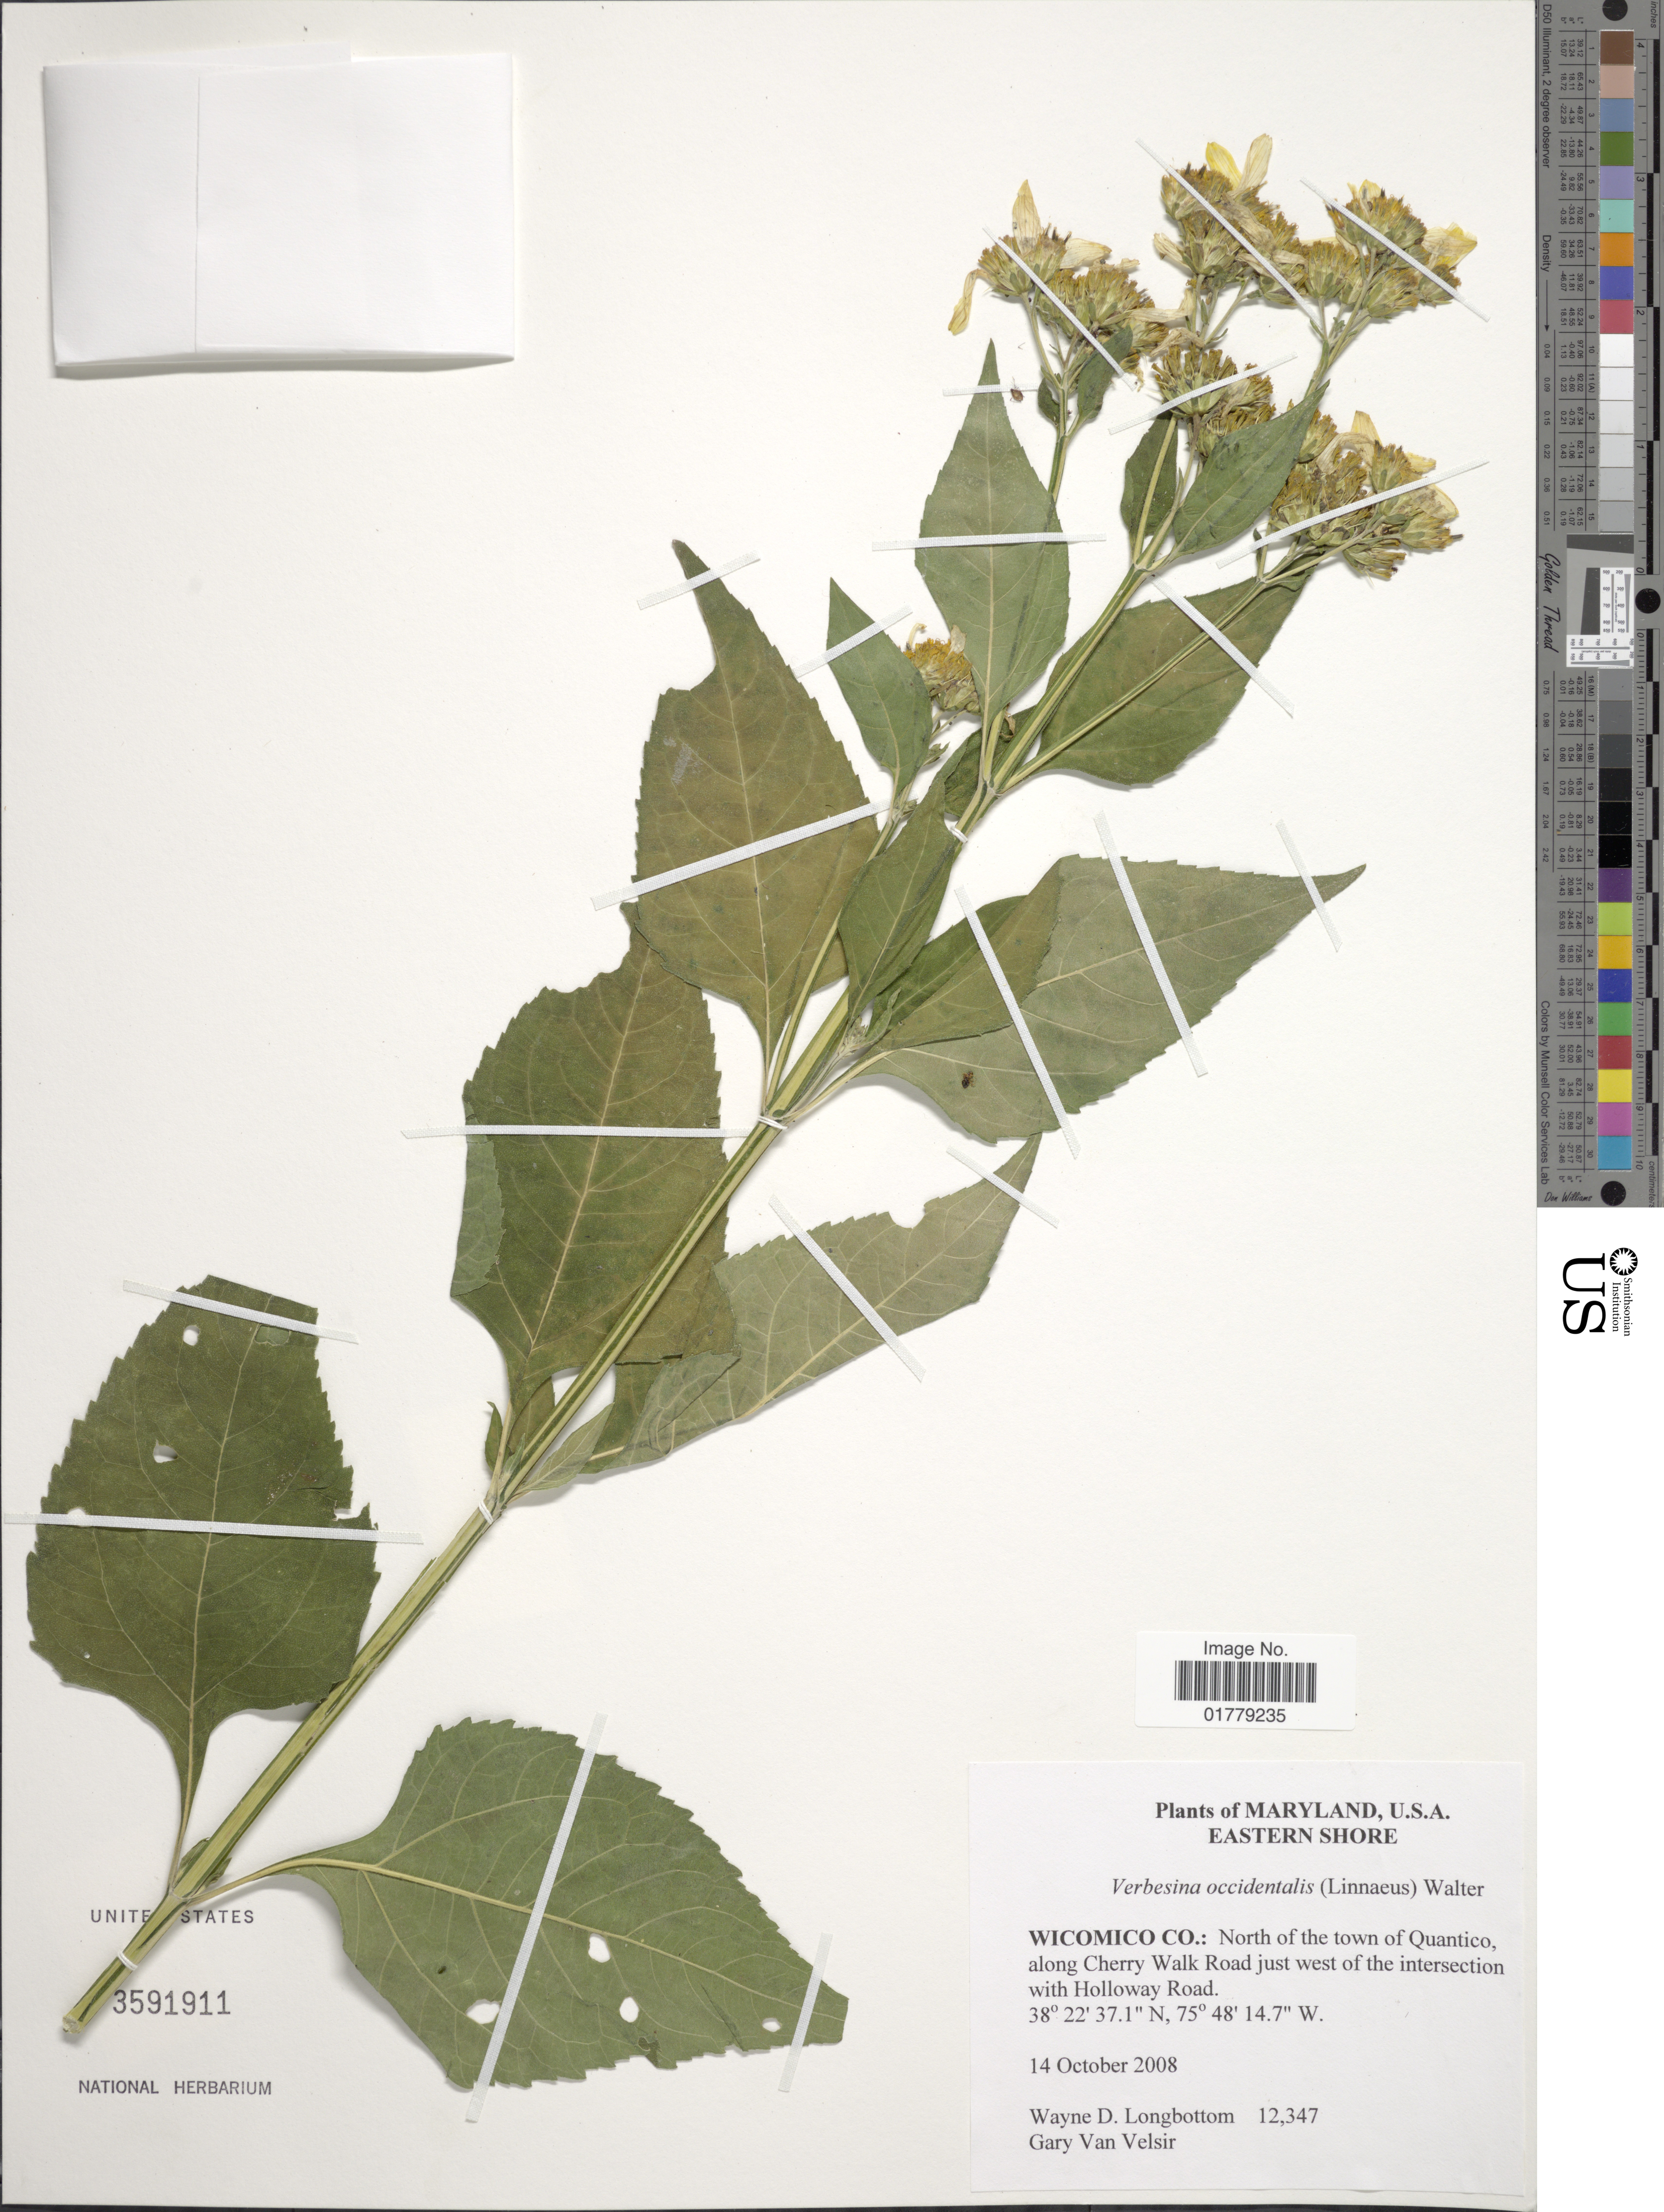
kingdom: Plantae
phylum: Tracheophyta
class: Magnoliopsida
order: Asterales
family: Asteraceae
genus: Verbesina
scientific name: Verbesina occidentalis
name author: (L.) Walter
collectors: W. D. Longbottom & G. Van Velsir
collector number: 12347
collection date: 2008-10-14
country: United States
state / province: Maryland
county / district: Wicomico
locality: Maryland, U.S.A. Eastern Shore. Wicomico Co.: North of the town of Quantico, along Cherry Walk Road just west of the intersection with Holloway Road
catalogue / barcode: US 3591911